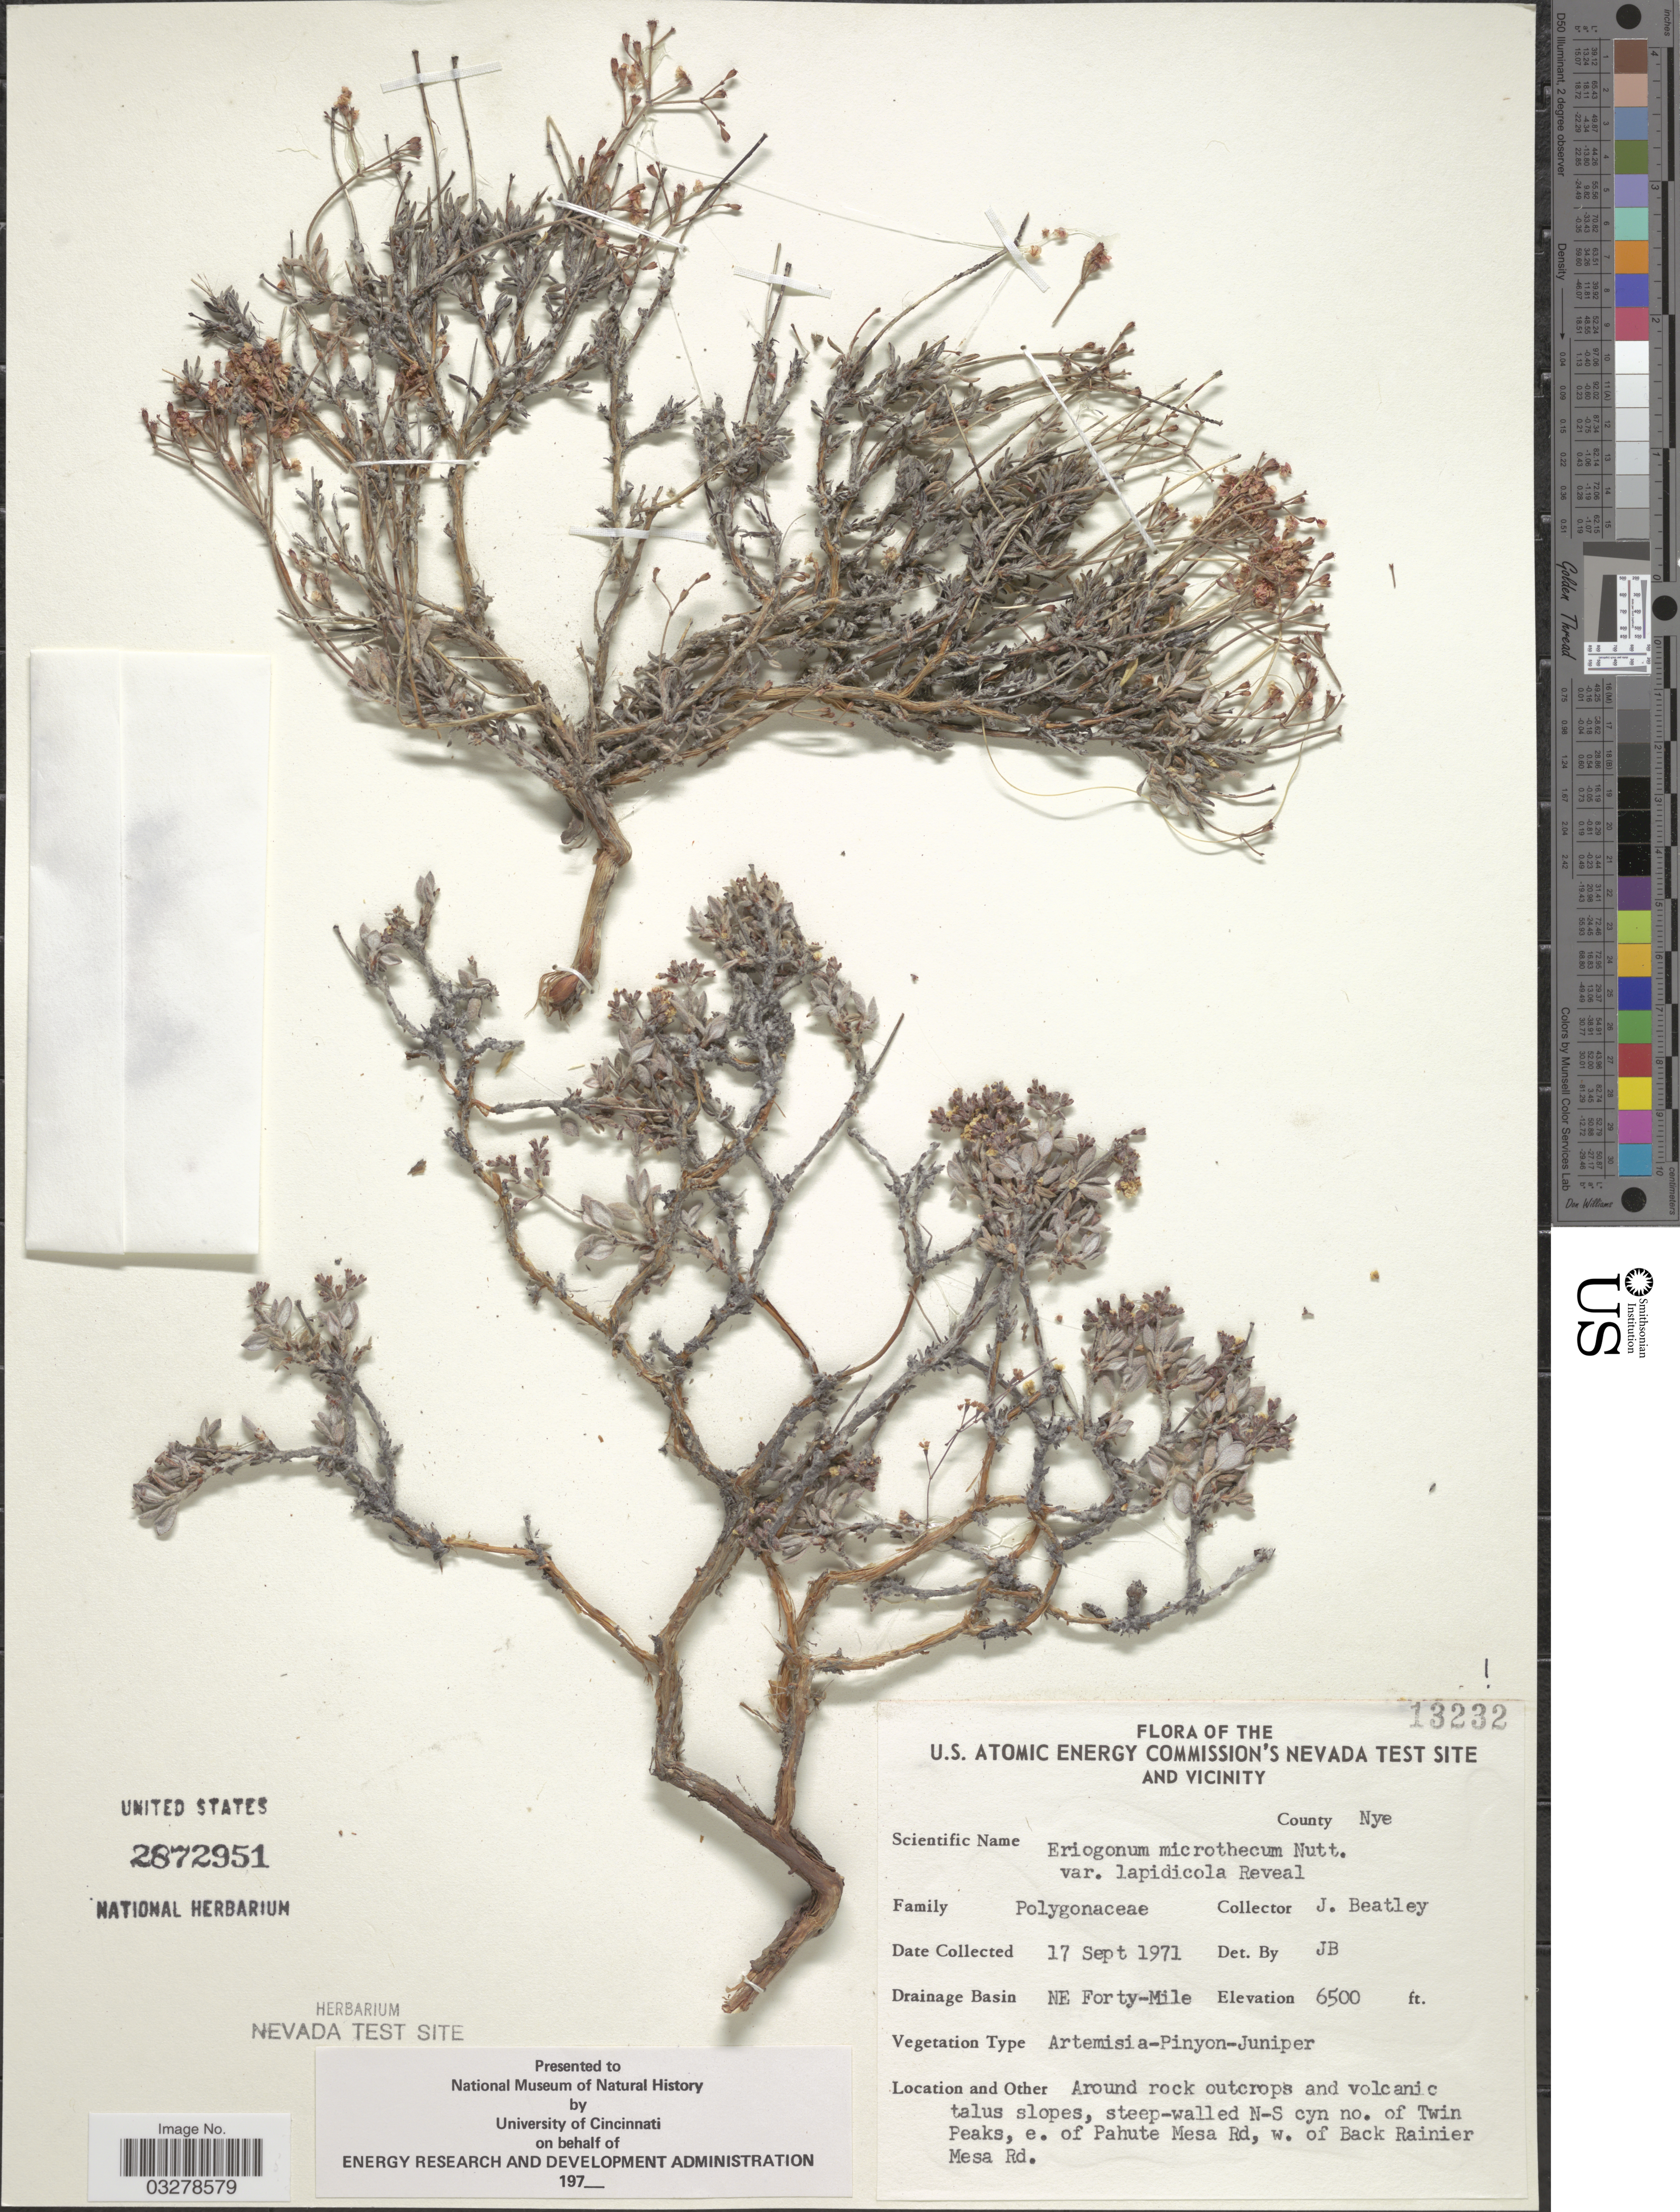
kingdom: Plantae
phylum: Tracheophyta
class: Magnoliopsida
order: Caryophyllales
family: Polygonaceae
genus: Eriogonum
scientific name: Eriogonum microtheca var. lapidicola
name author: Reveal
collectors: J. C. Beatley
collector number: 13232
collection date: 1971-09-17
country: United States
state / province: Nevada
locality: U.S. Atomic Energy Commission's Nevada Test Site and Vicinity. County Nye. Drainage Basin NE Forty-Mile. Around rock outcrops and volcanic talus slopes, steep-walled N-S cyn no. of Twin Peaks, e. of Pahute Mesa Rd, w. of Back Rainier Mesa Rd.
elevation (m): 1981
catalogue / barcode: US 2872951